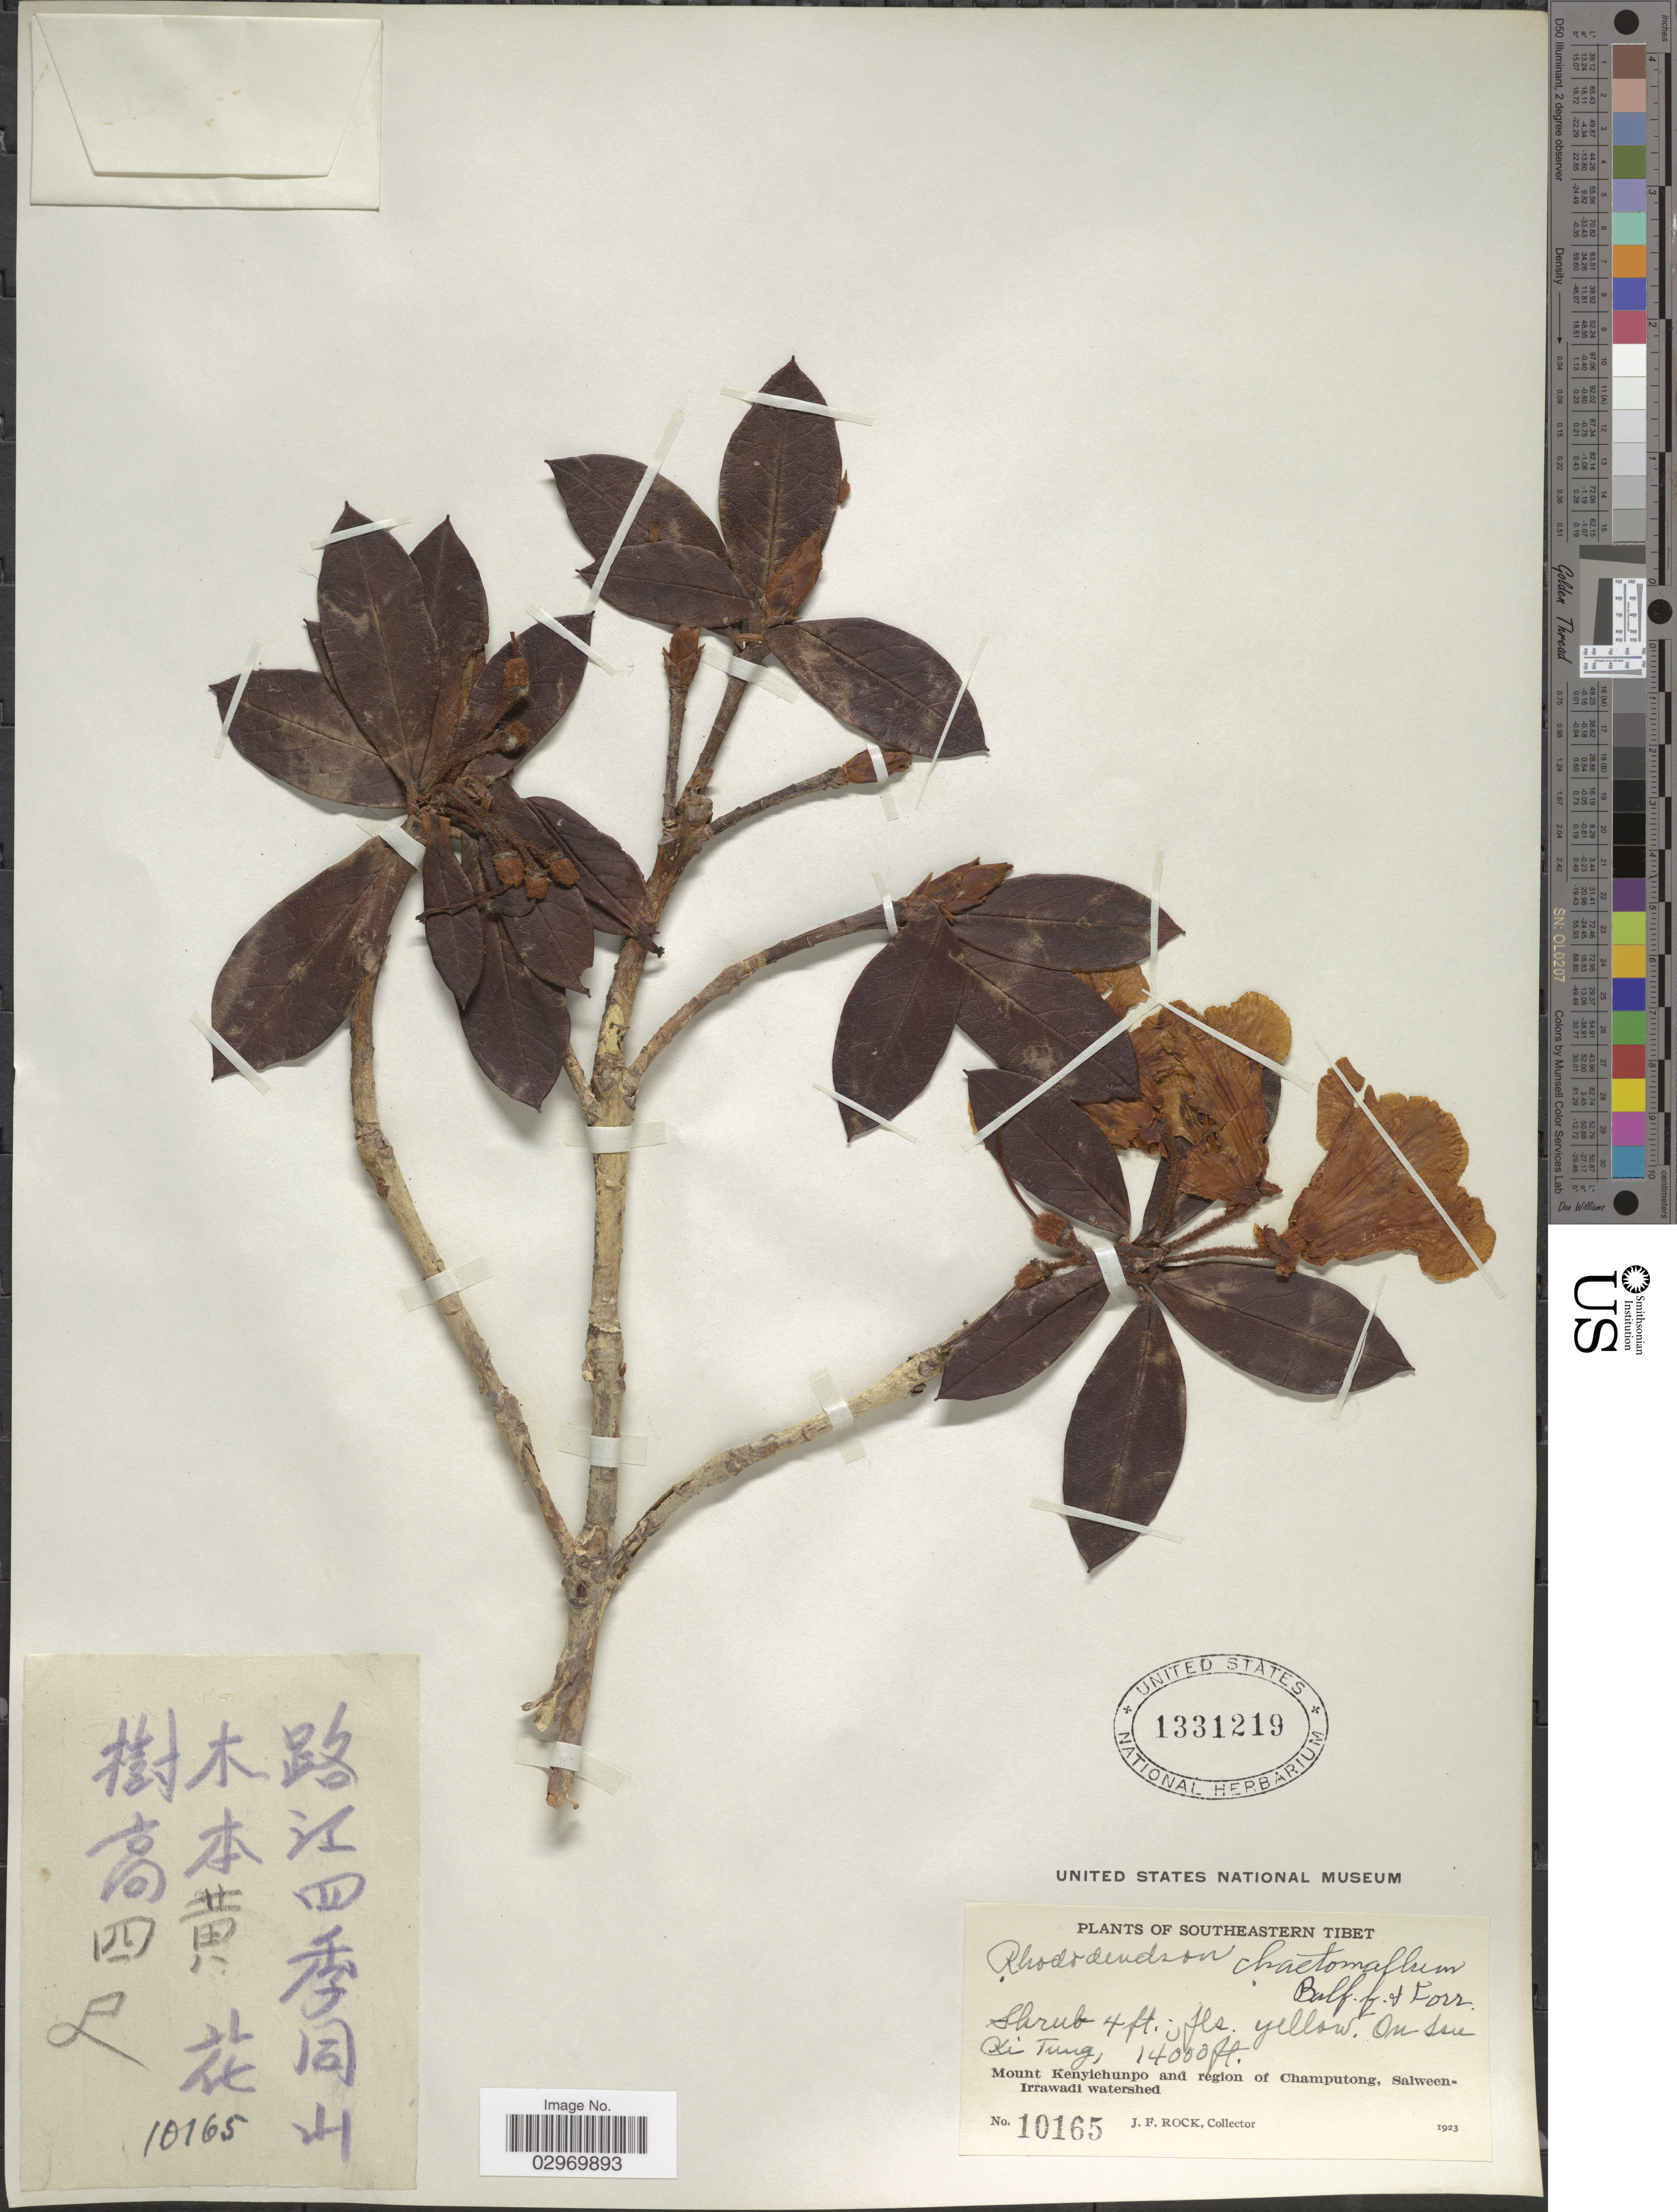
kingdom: Plantae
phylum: Tracheophyta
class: Magnoliopsida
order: Ericales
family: Ericaceae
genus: Rhododendron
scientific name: Rhododendron chaetomallum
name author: Balf. f. & Forrest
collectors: J. Rock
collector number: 10165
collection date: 1923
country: China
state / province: Xizang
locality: Southeastern Tibet, On Ssu Xi Tung, Mount Kenyichunpo and regio of Champutong, Salween-Irrawadi watershed.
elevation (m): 4267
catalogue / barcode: US 1331219